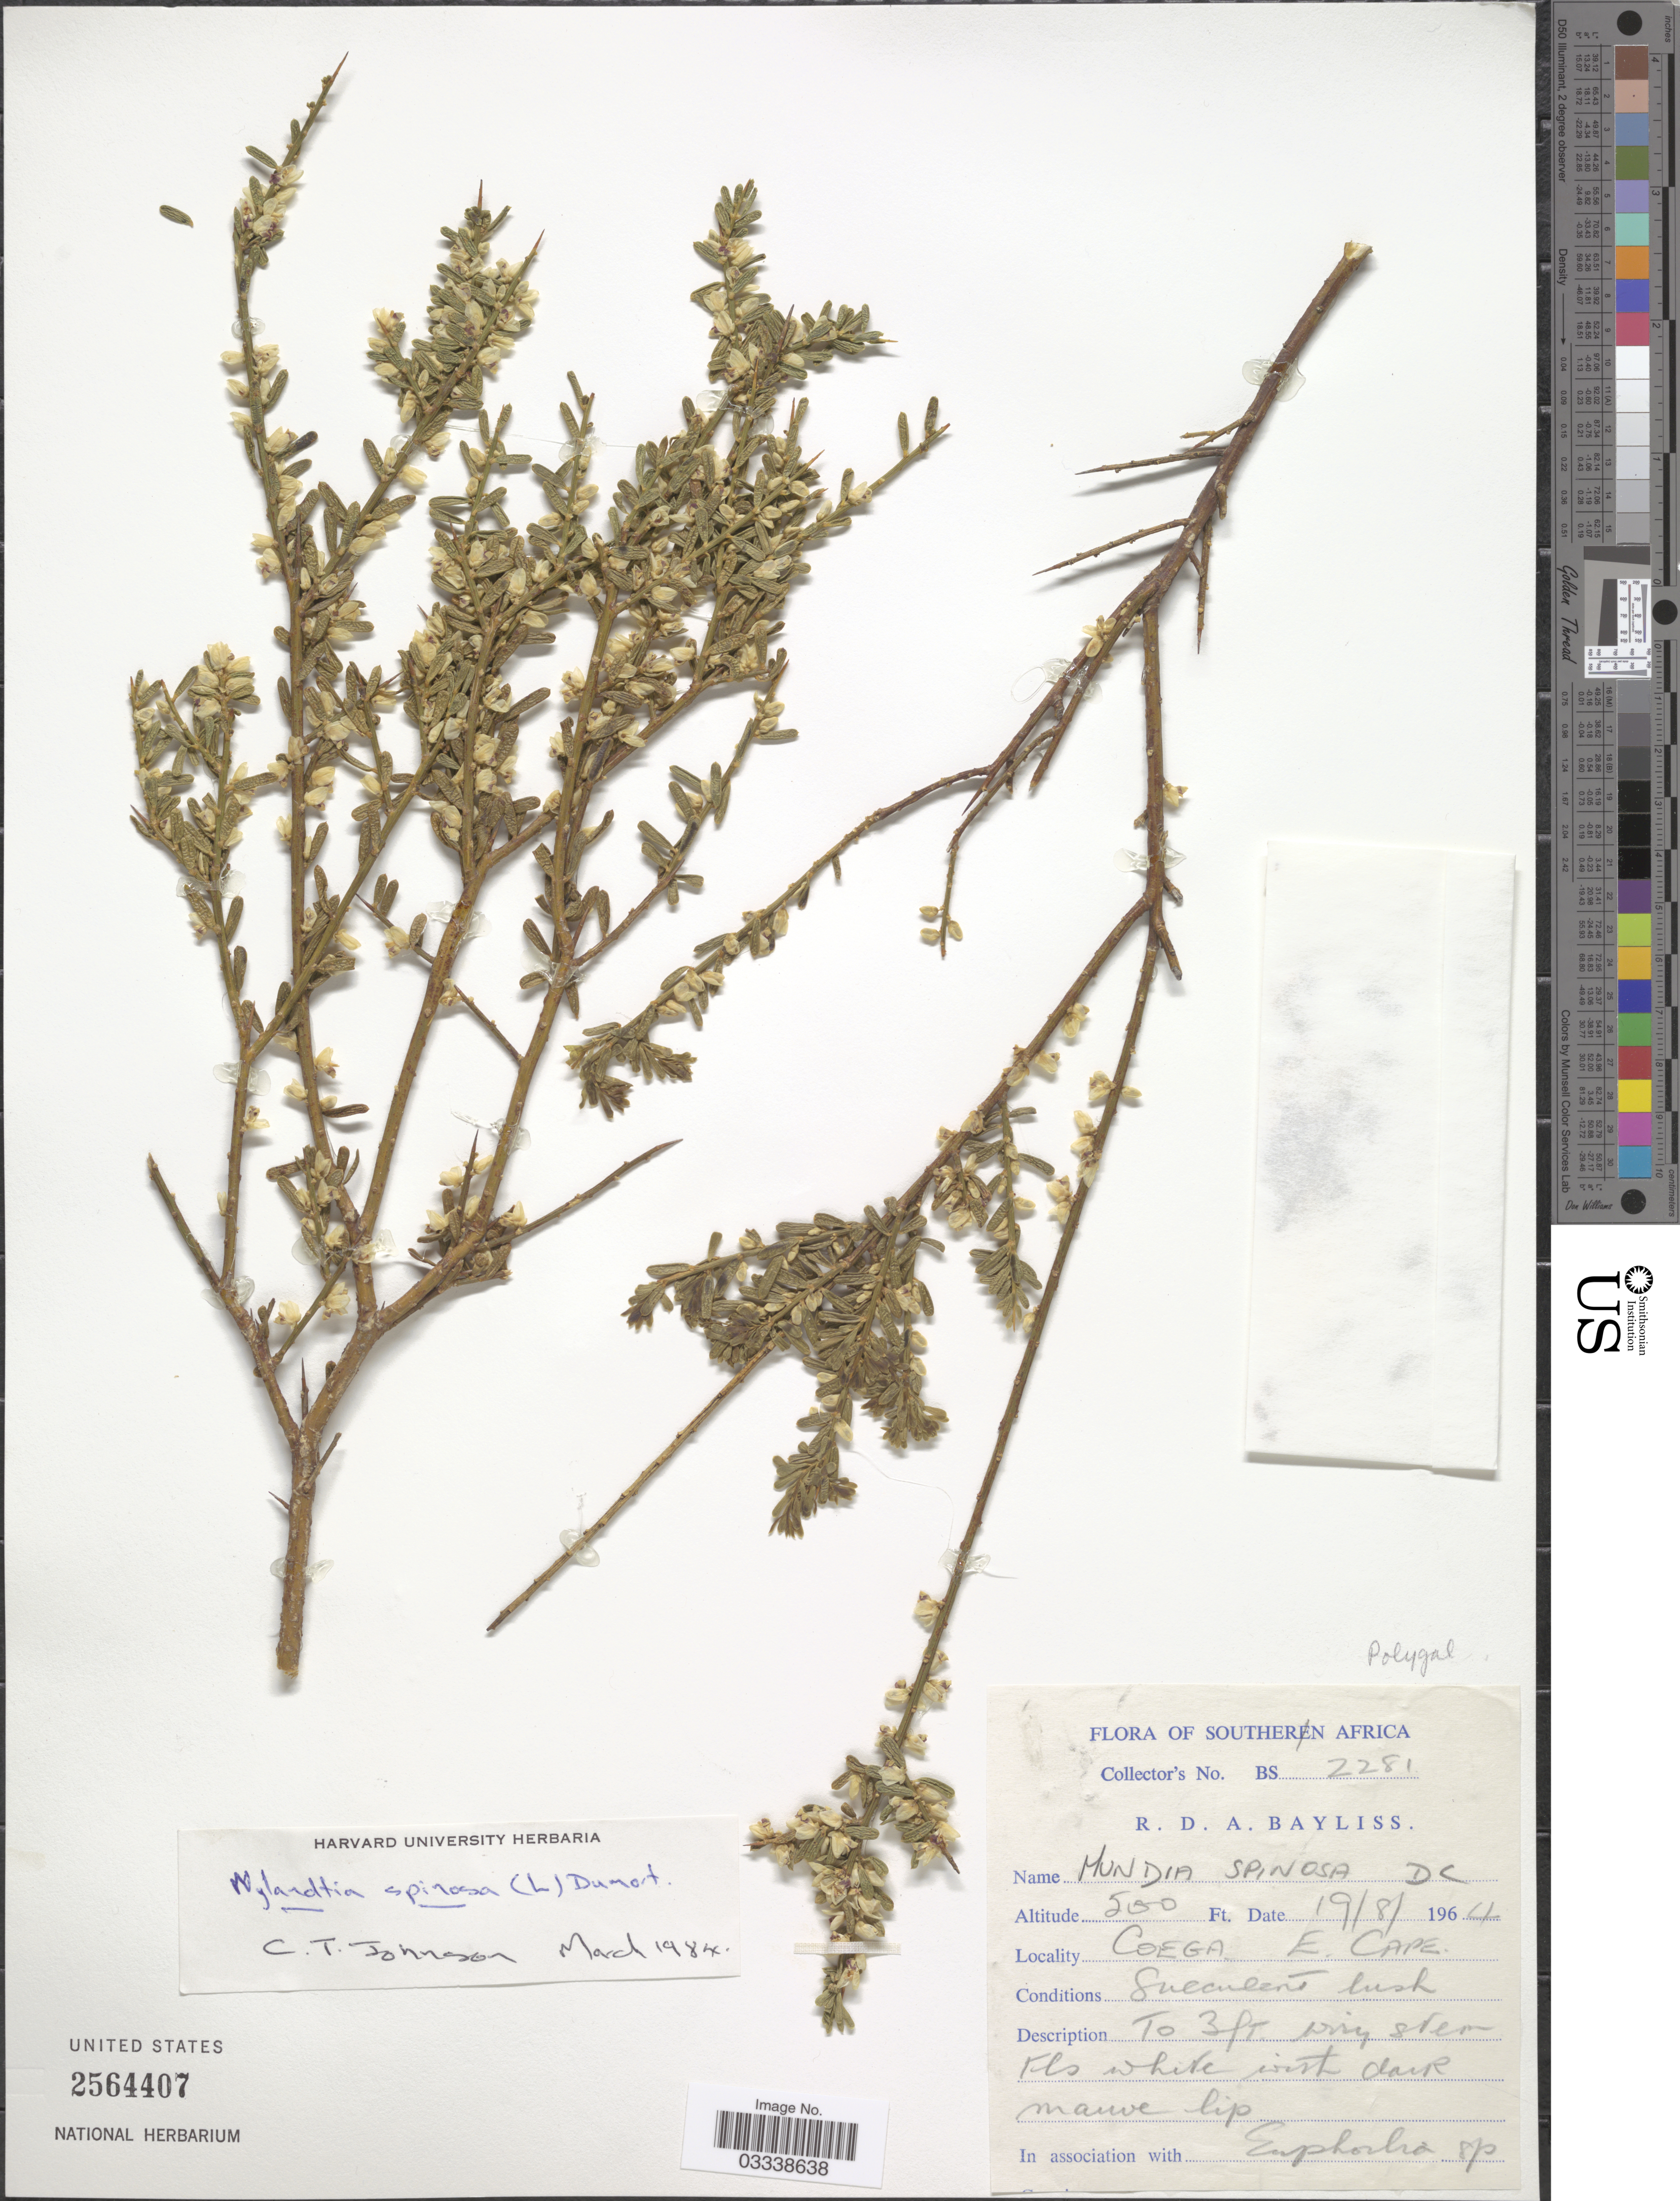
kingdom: Plantae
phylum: Tracheophyta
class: Magnoliopsida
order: Fabales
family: Polygalaceae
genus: Muraltia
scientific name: Muraltia spinosa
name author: (L.) F. Forest & J.C. Manning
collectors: R. Bayliss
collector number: BS2281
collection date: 1964-08-19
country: South Africa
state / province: Eastern Cape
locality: Southern Africa, Coega, E. Cape.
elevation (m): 152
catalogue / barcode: US 2564407